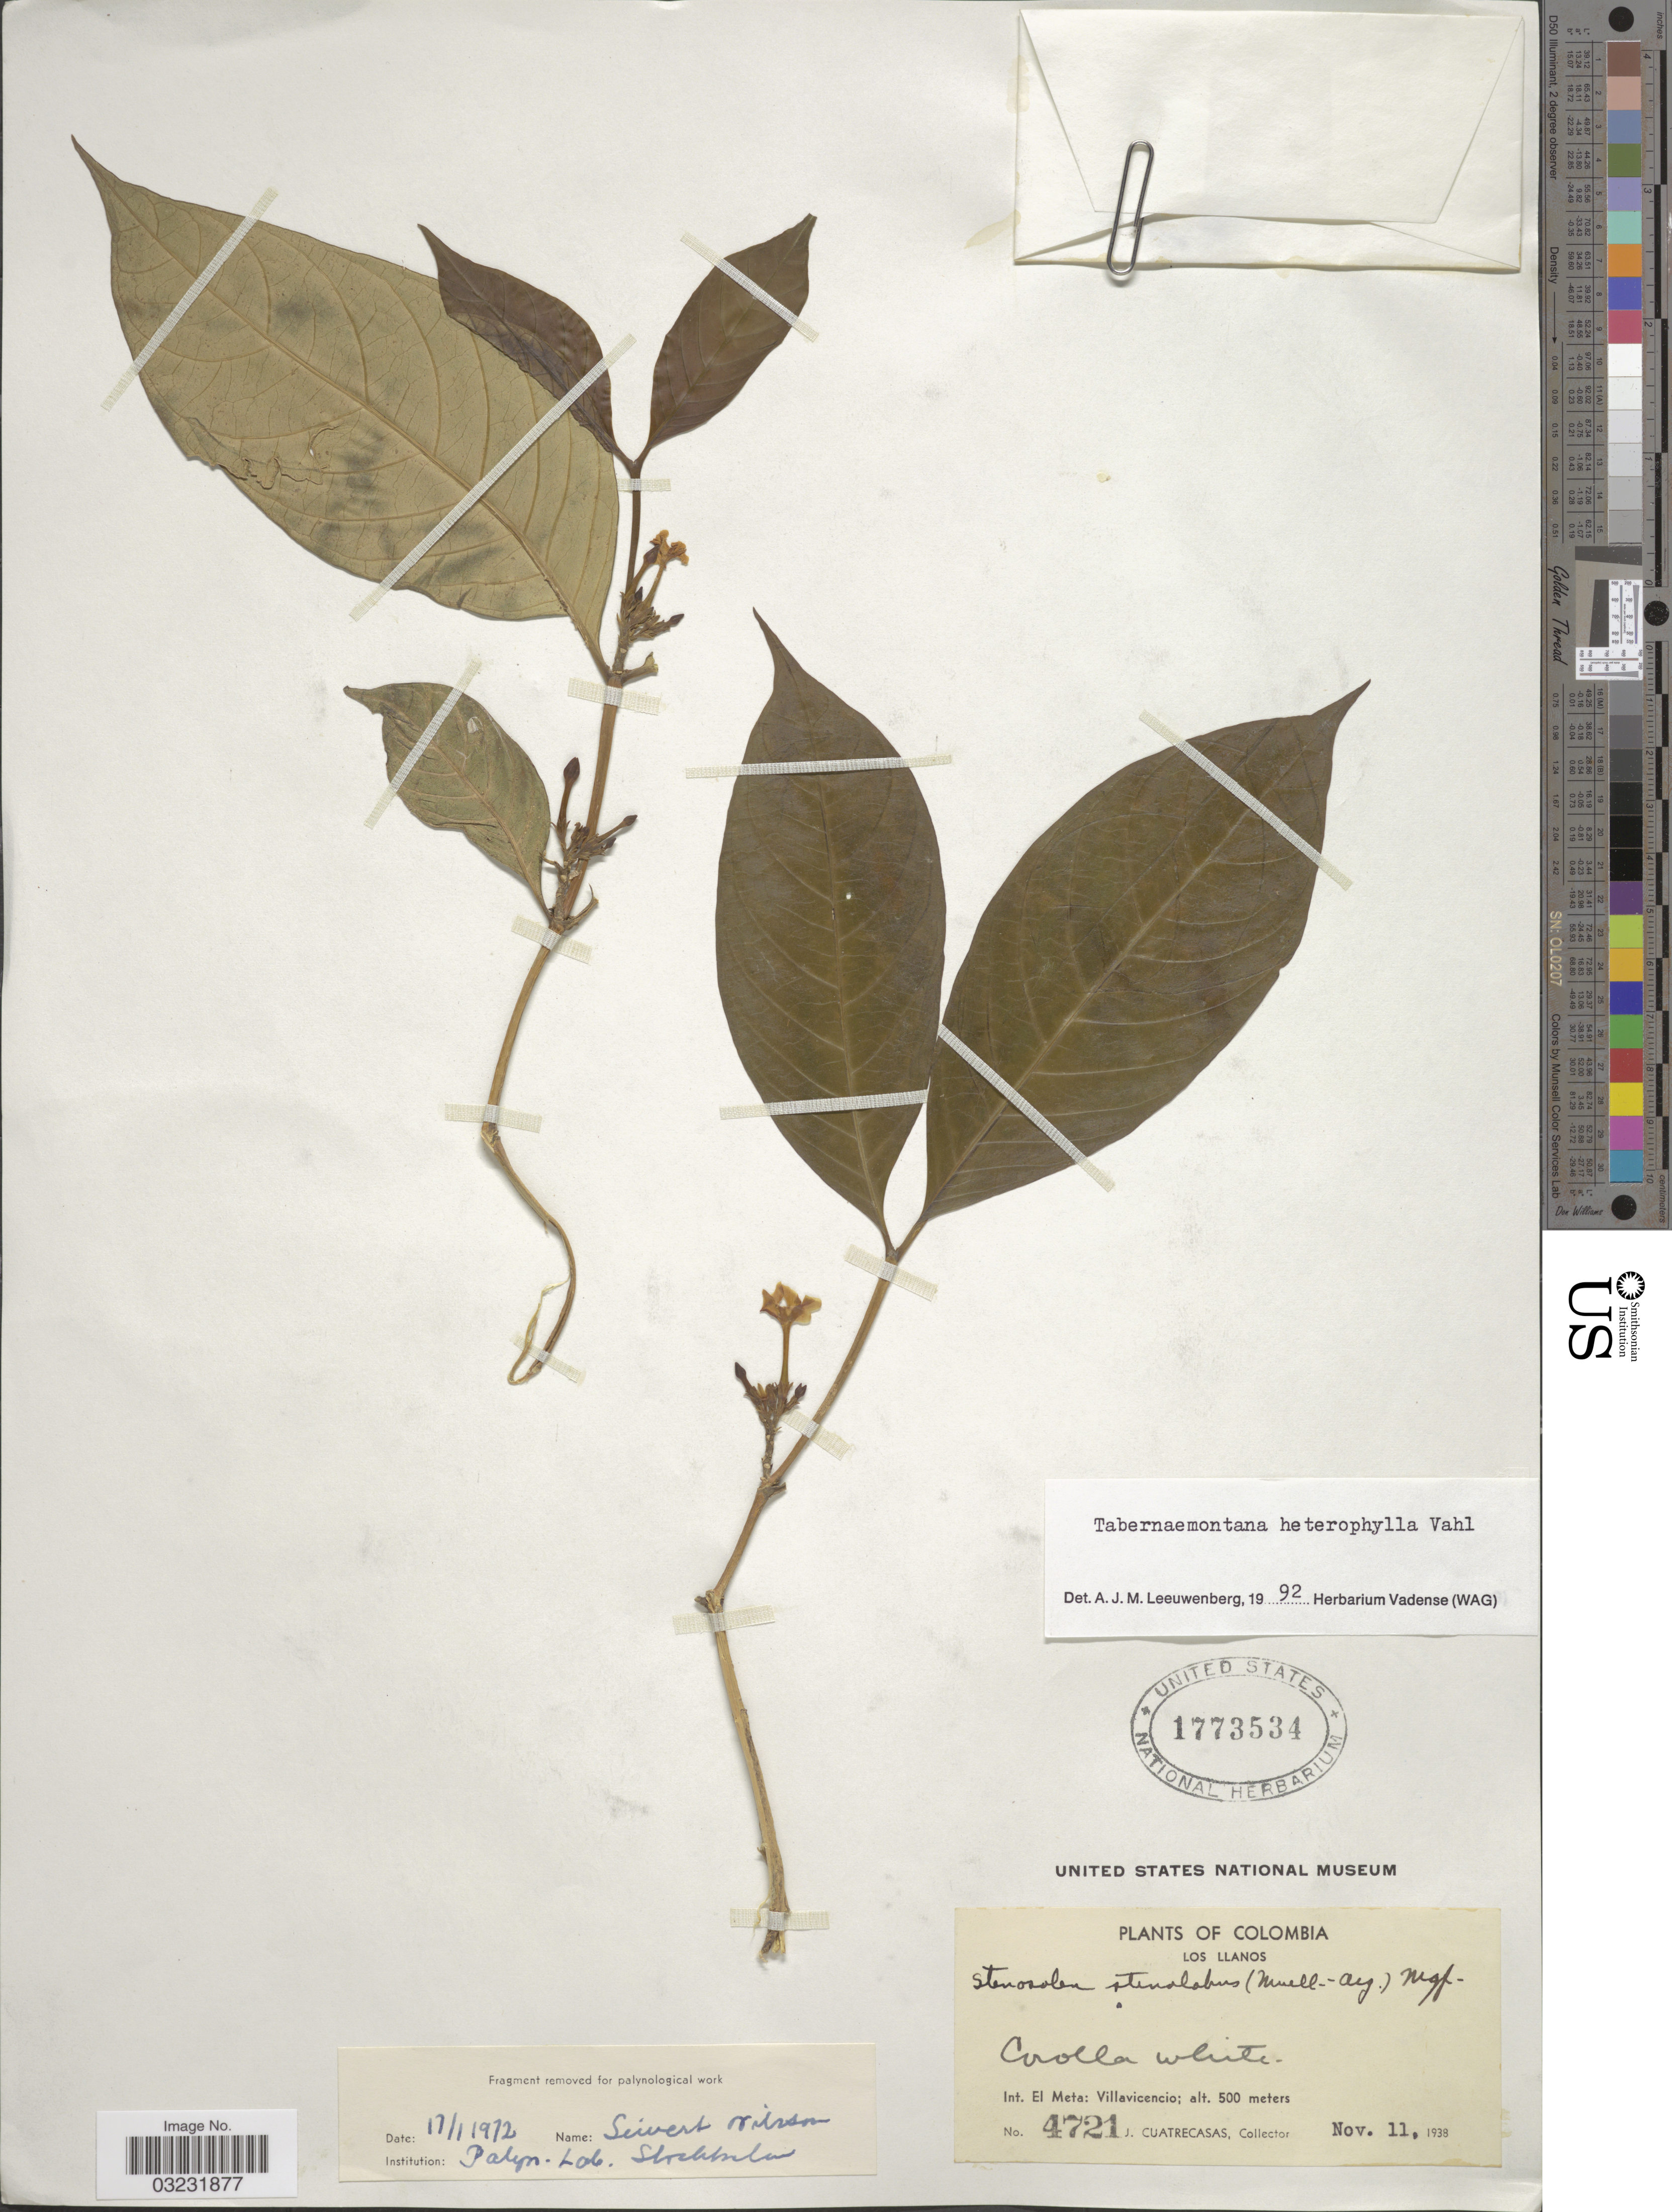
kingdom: Plantae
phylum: Tracheophyta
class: Magnoliopsida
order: Gentianales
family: Apocynaceae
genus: Tabernaemontana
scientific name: Tabernaemontana heterophylla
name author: Vahl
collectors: J. Cuatrecasas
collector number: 4721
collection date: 1938-11-11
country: Colombia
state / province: Meta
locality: Los Llanos. Int. El Meta: Villavicencio.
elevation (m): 500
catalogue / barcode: US 1773534